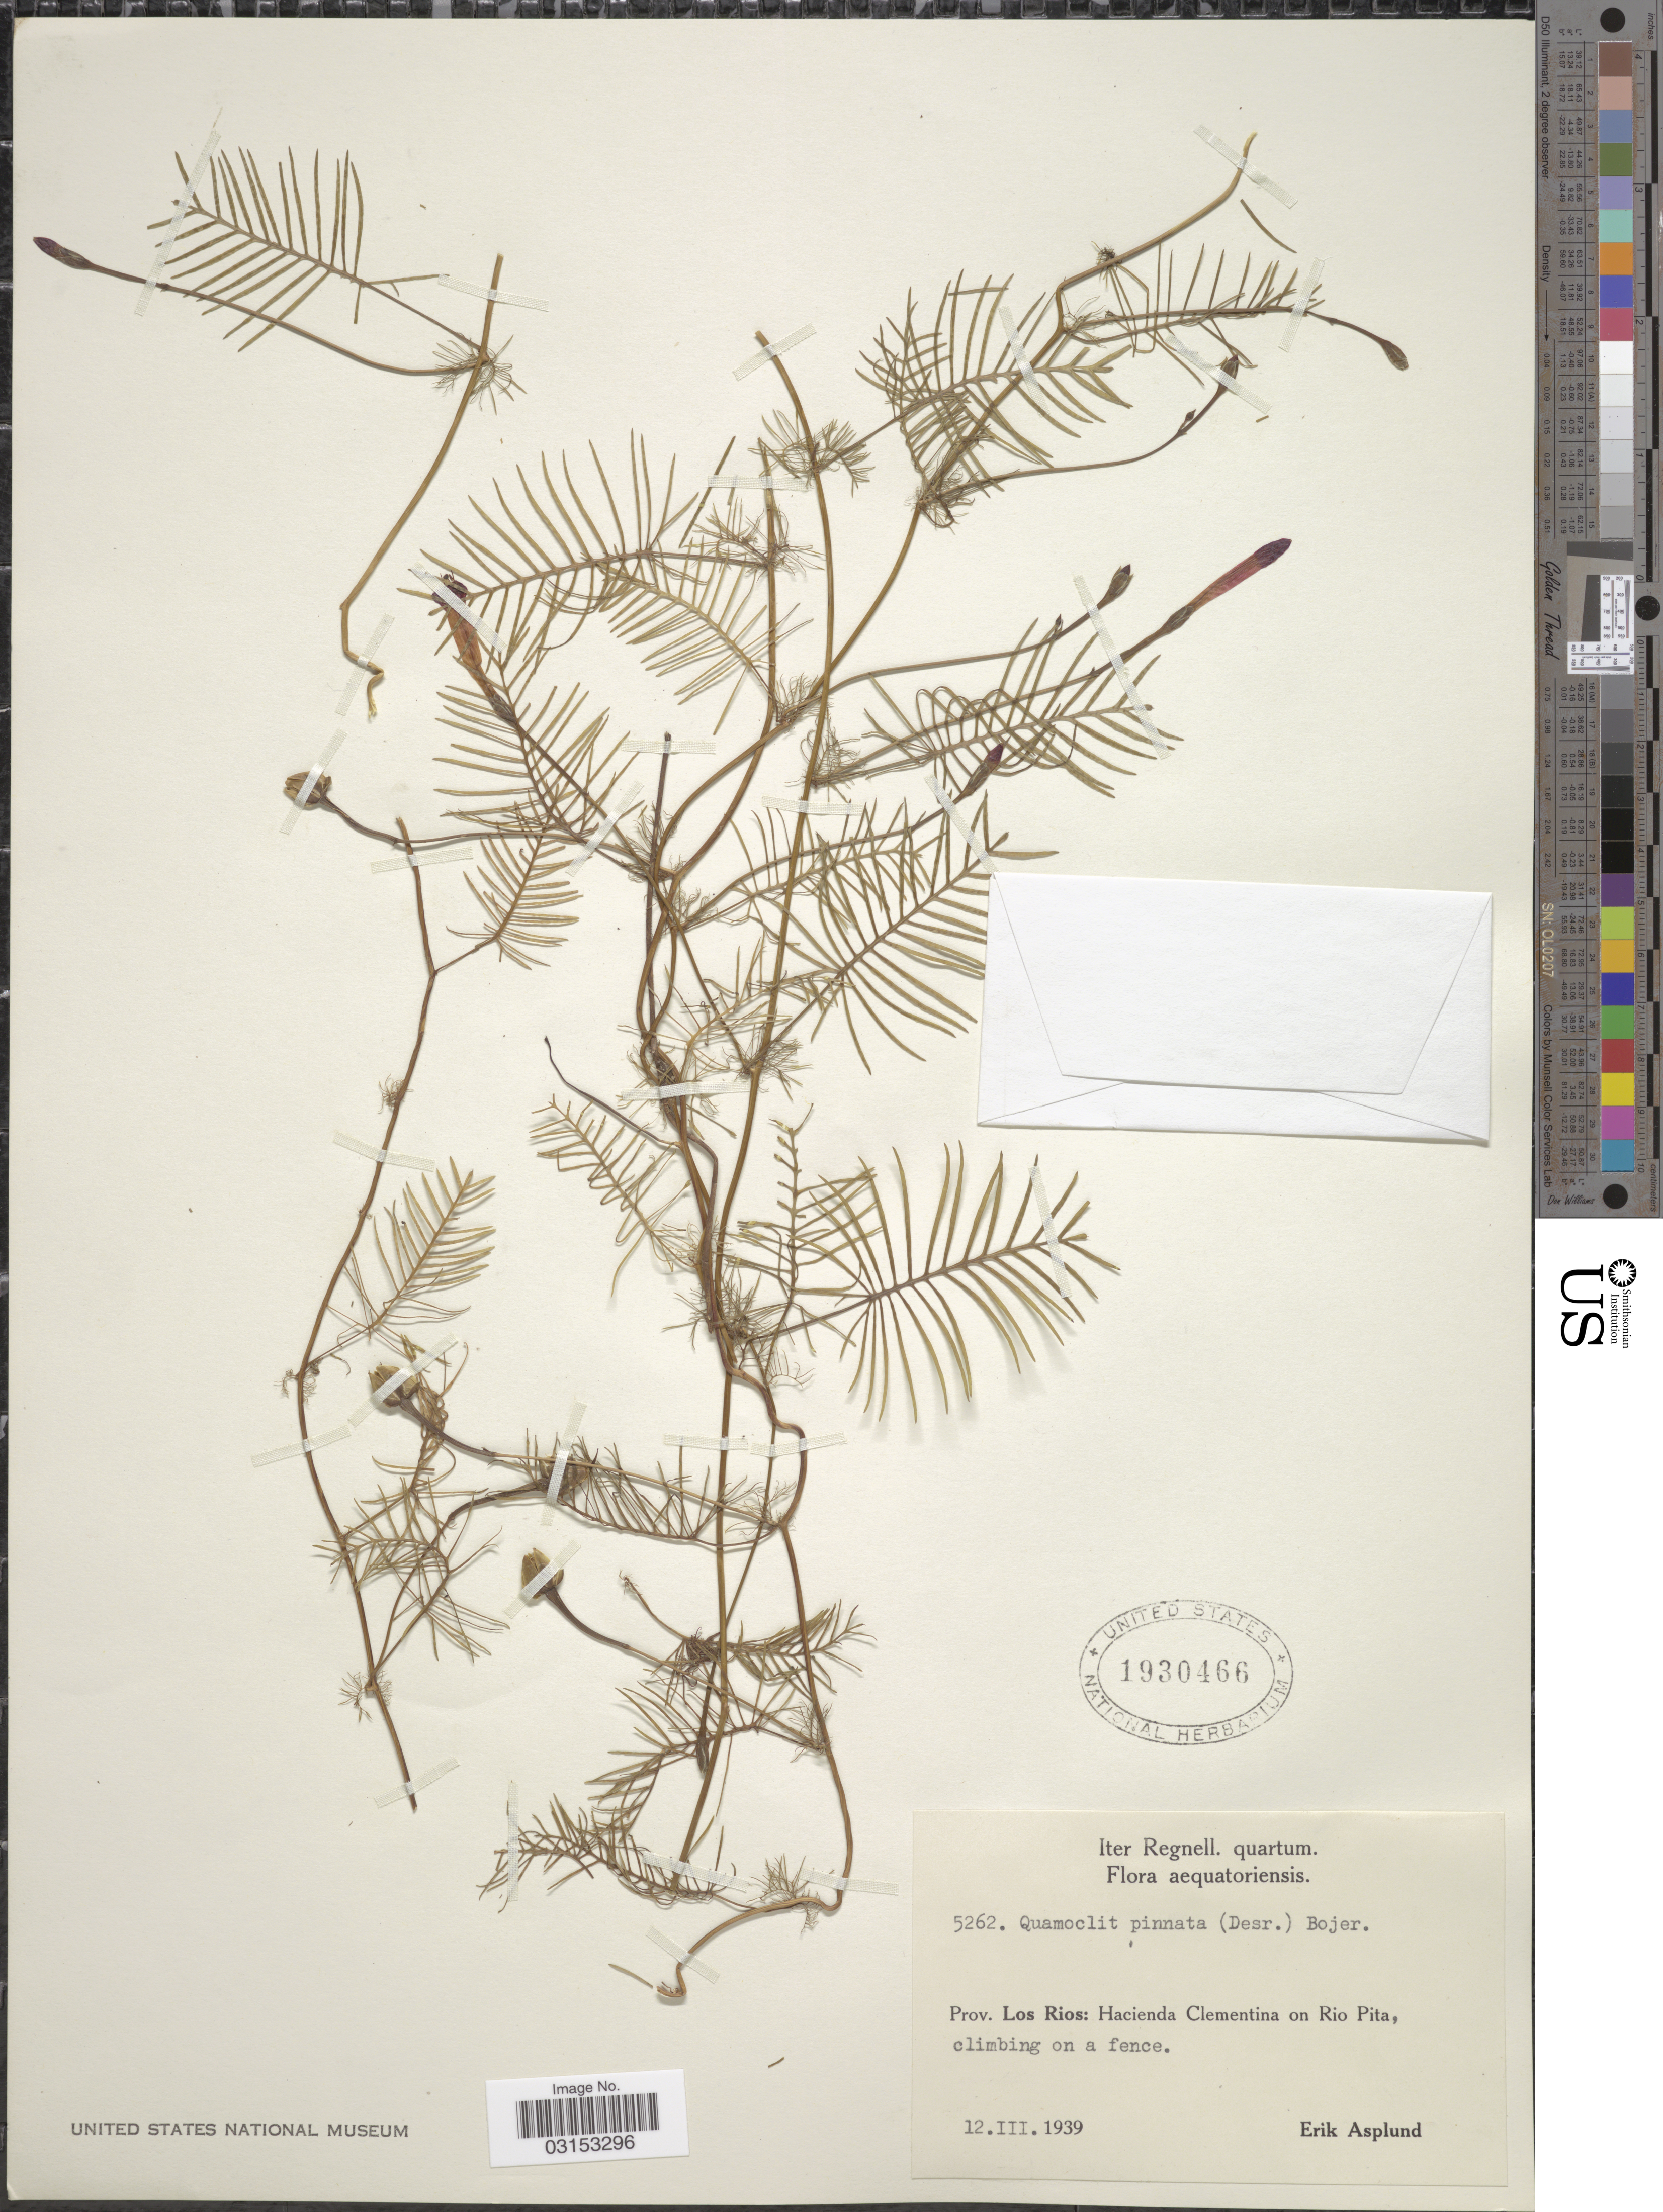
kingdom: Plantae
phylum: Tracheophyta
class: Magnoliopsida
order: Solanales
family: Convolvulaceae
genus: Ipomoea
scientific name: Ipomoea quamoclit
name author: L.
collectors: E. Asplund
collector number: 5262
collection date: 1939-03-12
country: Ecuador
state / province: Los Ríos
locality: Hacienda Clementina on Rio Pita.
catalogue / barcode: US 1930466